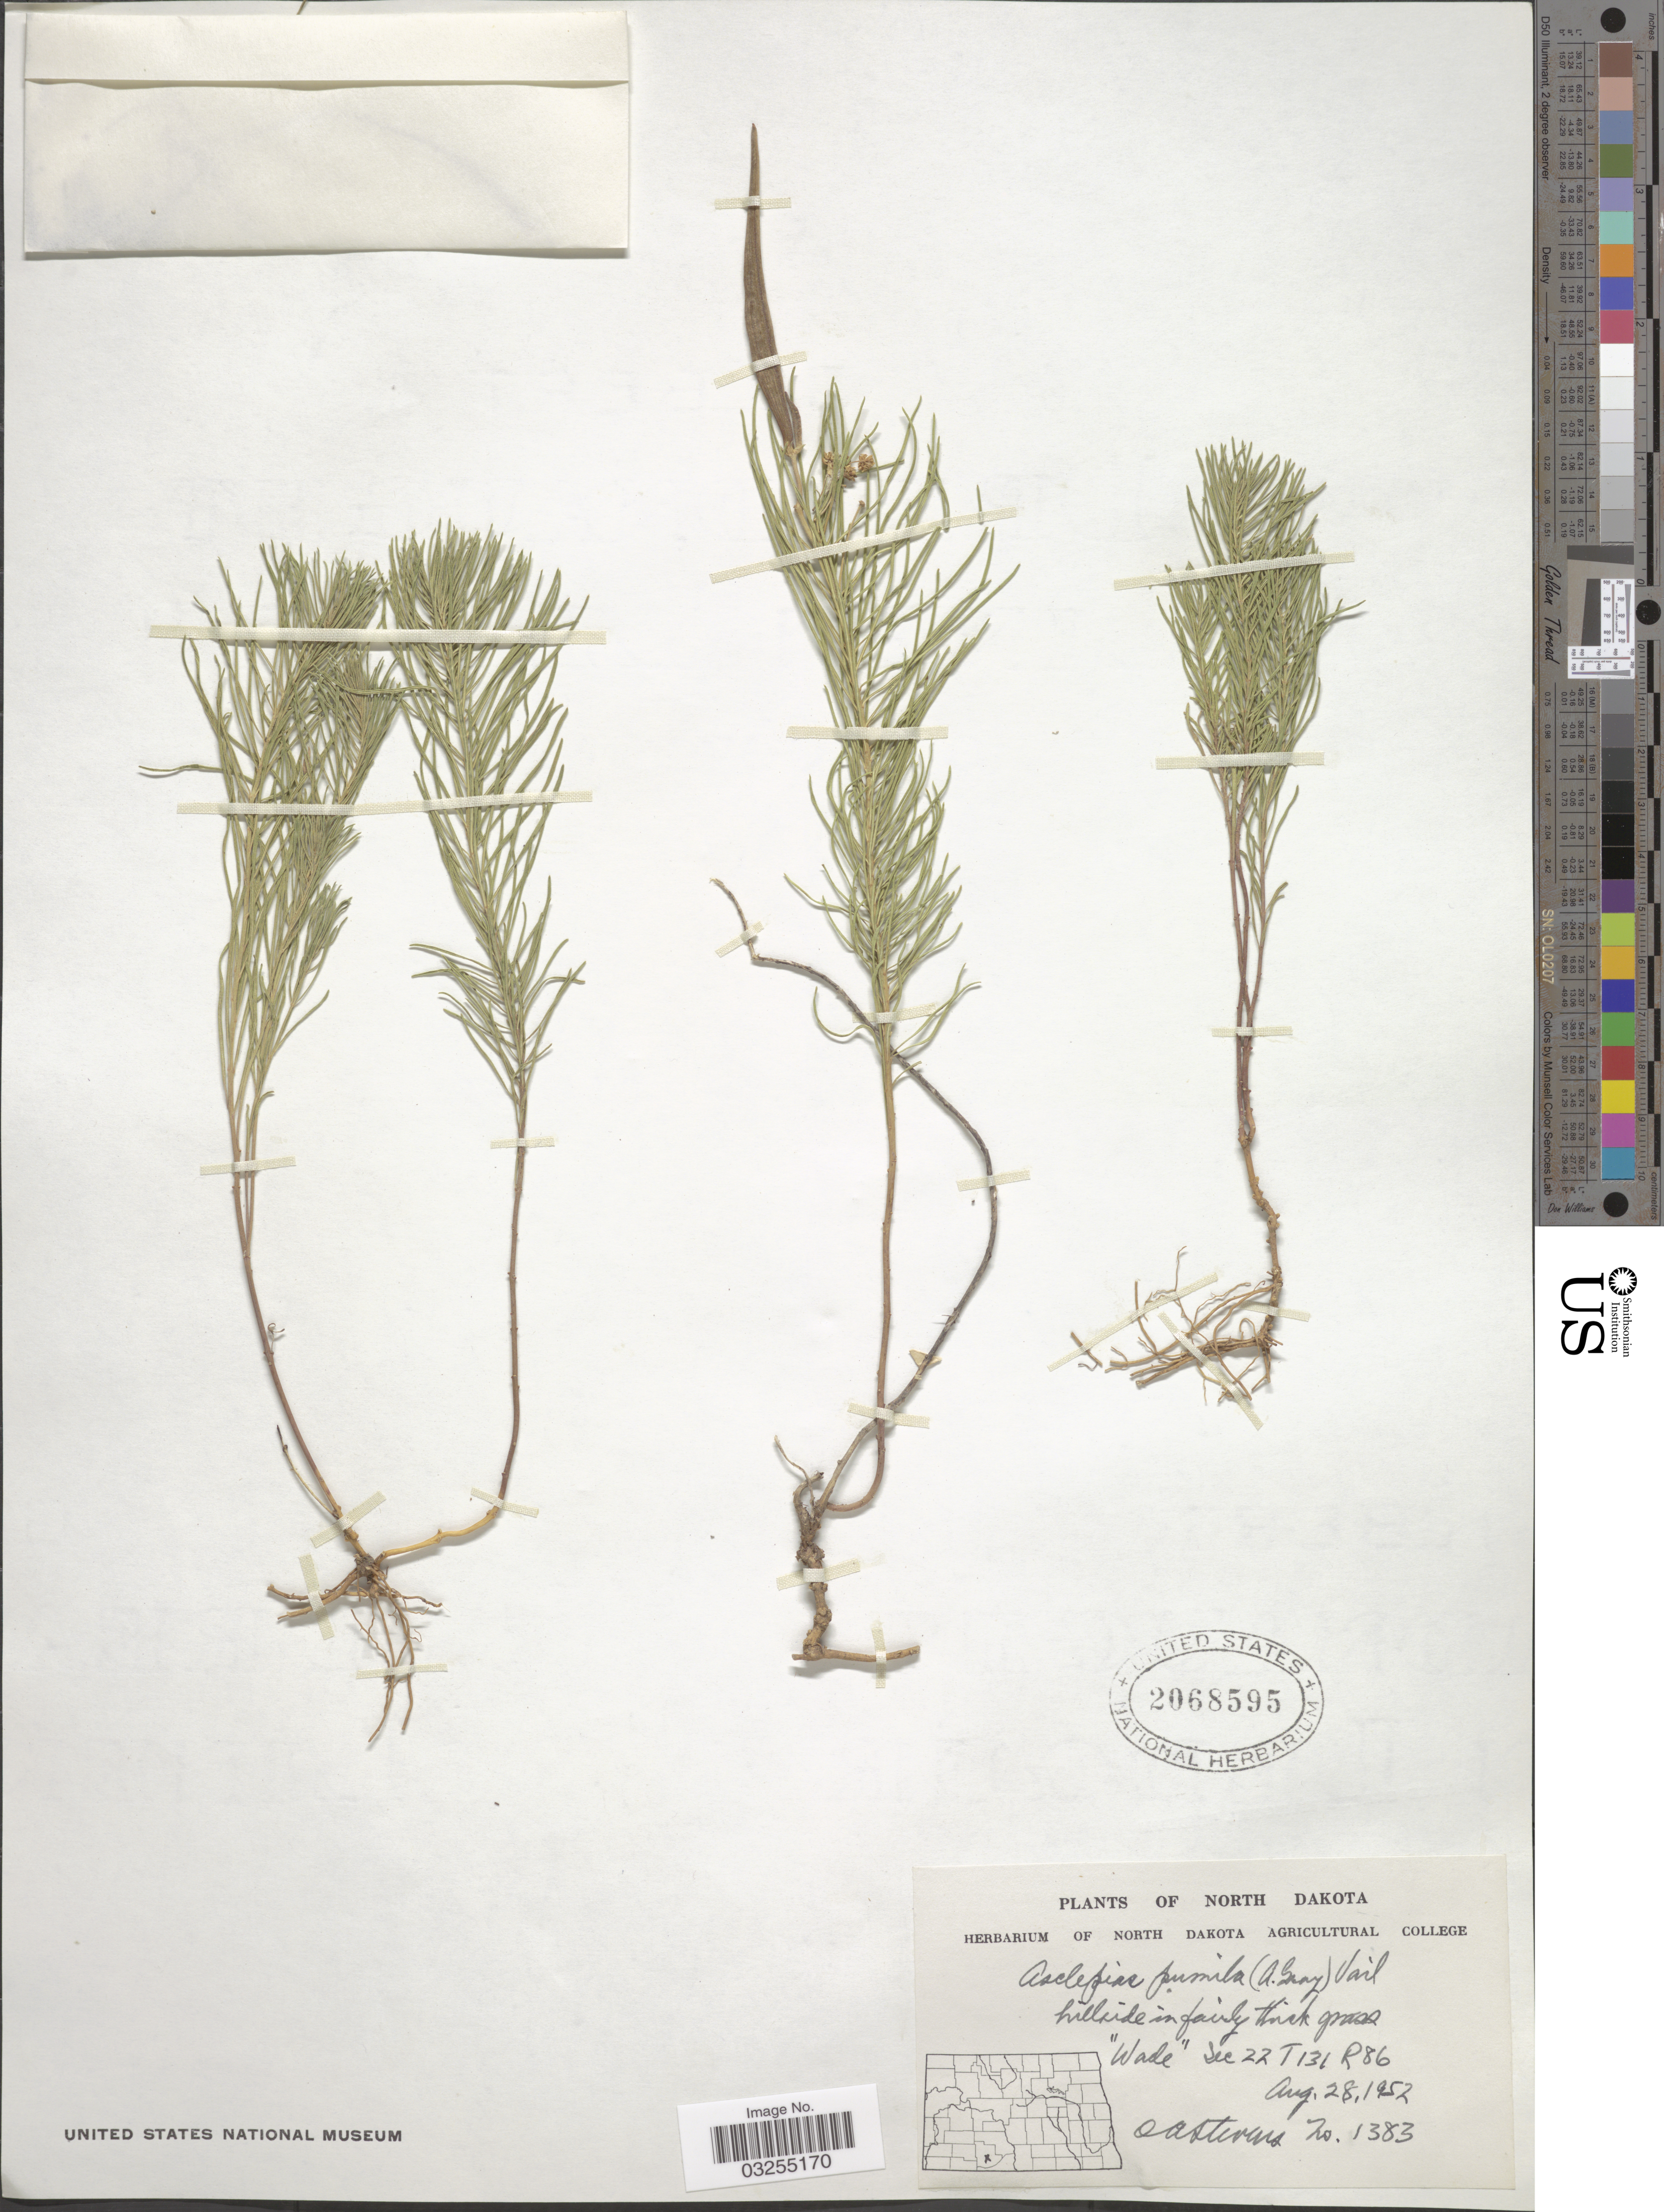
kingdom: Plantae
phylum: Tracheophyta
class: Magnoliopsida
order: Gentianales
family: Apocynaceae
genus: Asclepias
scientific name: Asclepias pumila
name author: (A. Gray) Vail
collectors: O. A. Stevens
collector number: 1383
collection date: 1952-08-28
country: United States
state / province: North Dakota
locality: Wade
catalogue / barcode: US 2068595